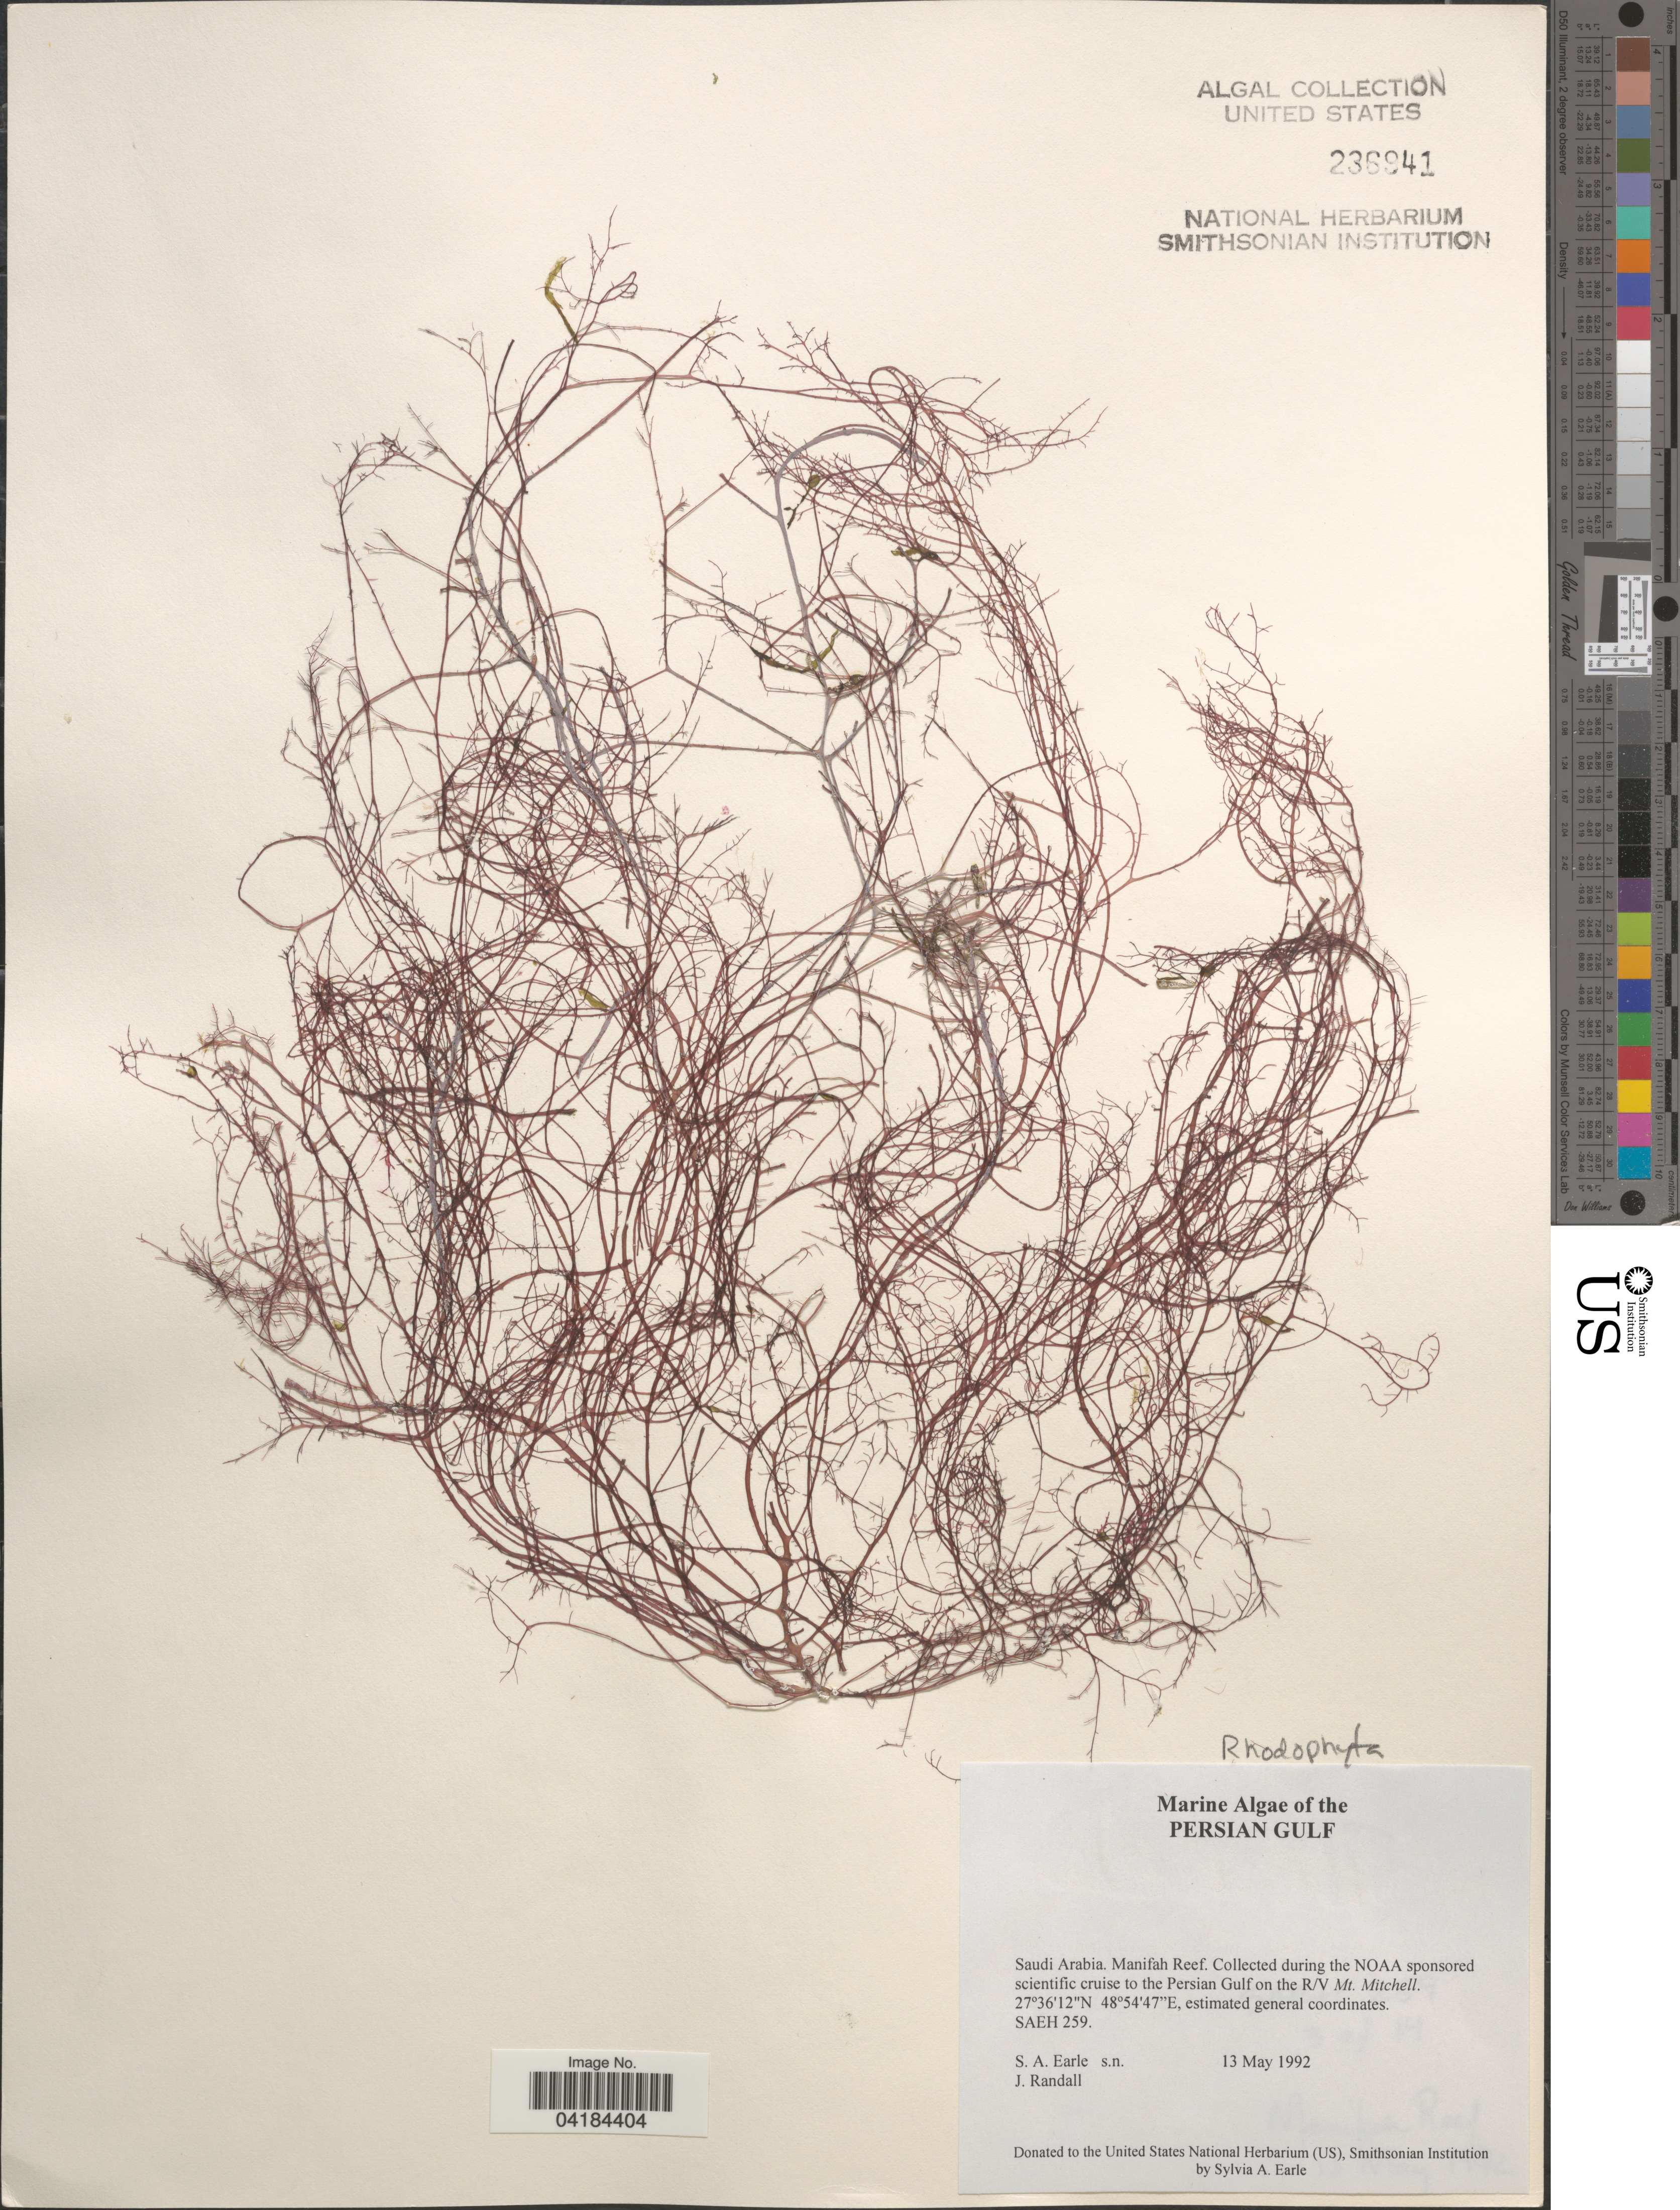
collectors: S. A. Earle & J. Randall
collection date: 1992-05-13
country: Saudi Arabia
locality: Persian Gulf. Manifah Reef. Collected during the NOAA sponsored scientific cruise to the Persian Gulf on the R/V Mt. Mitchell. SAEH 259.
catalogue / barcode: US 236941